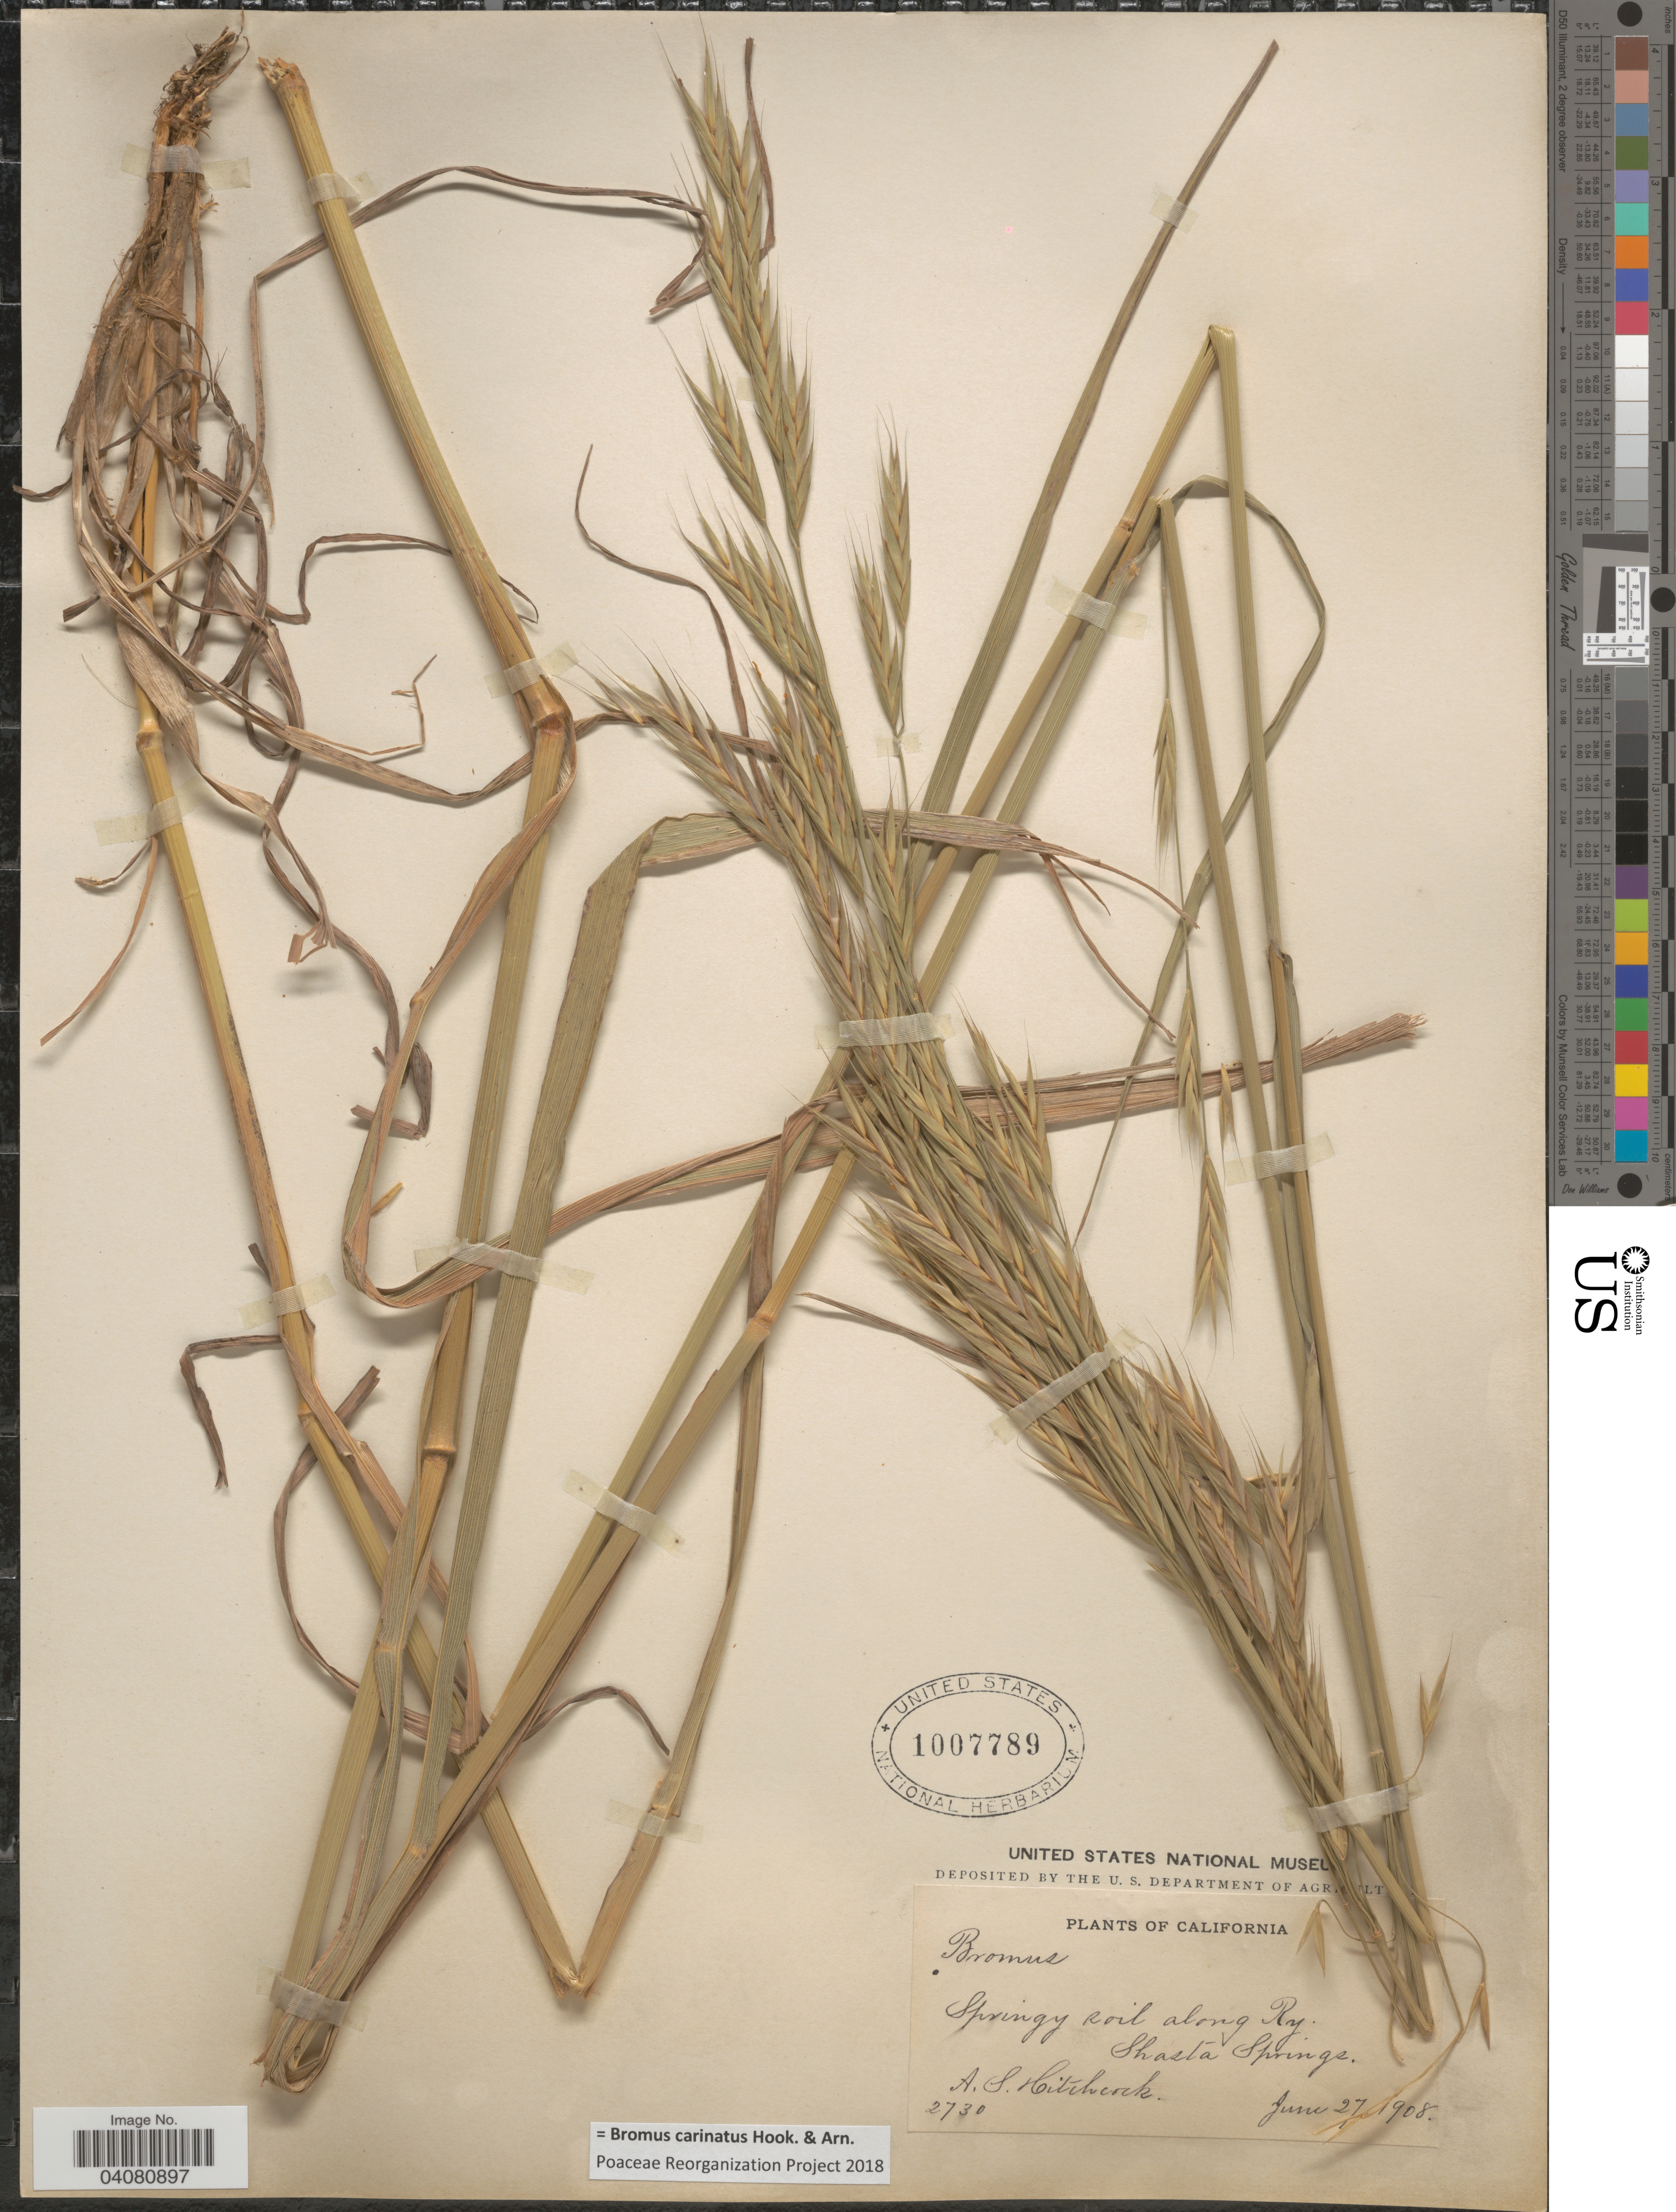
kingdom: Plantae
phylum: Tracheophyta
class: Liliopsida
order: Poales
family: Poaceae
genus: Bromus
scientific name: Bromus carinatus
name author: Hook. & Arn.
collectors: A. S. Hitchcock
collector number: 2730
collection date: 1908-06-27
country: United States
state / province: California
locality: Springy soil along Ry. Shasta Springs.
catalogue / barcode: US 1007789